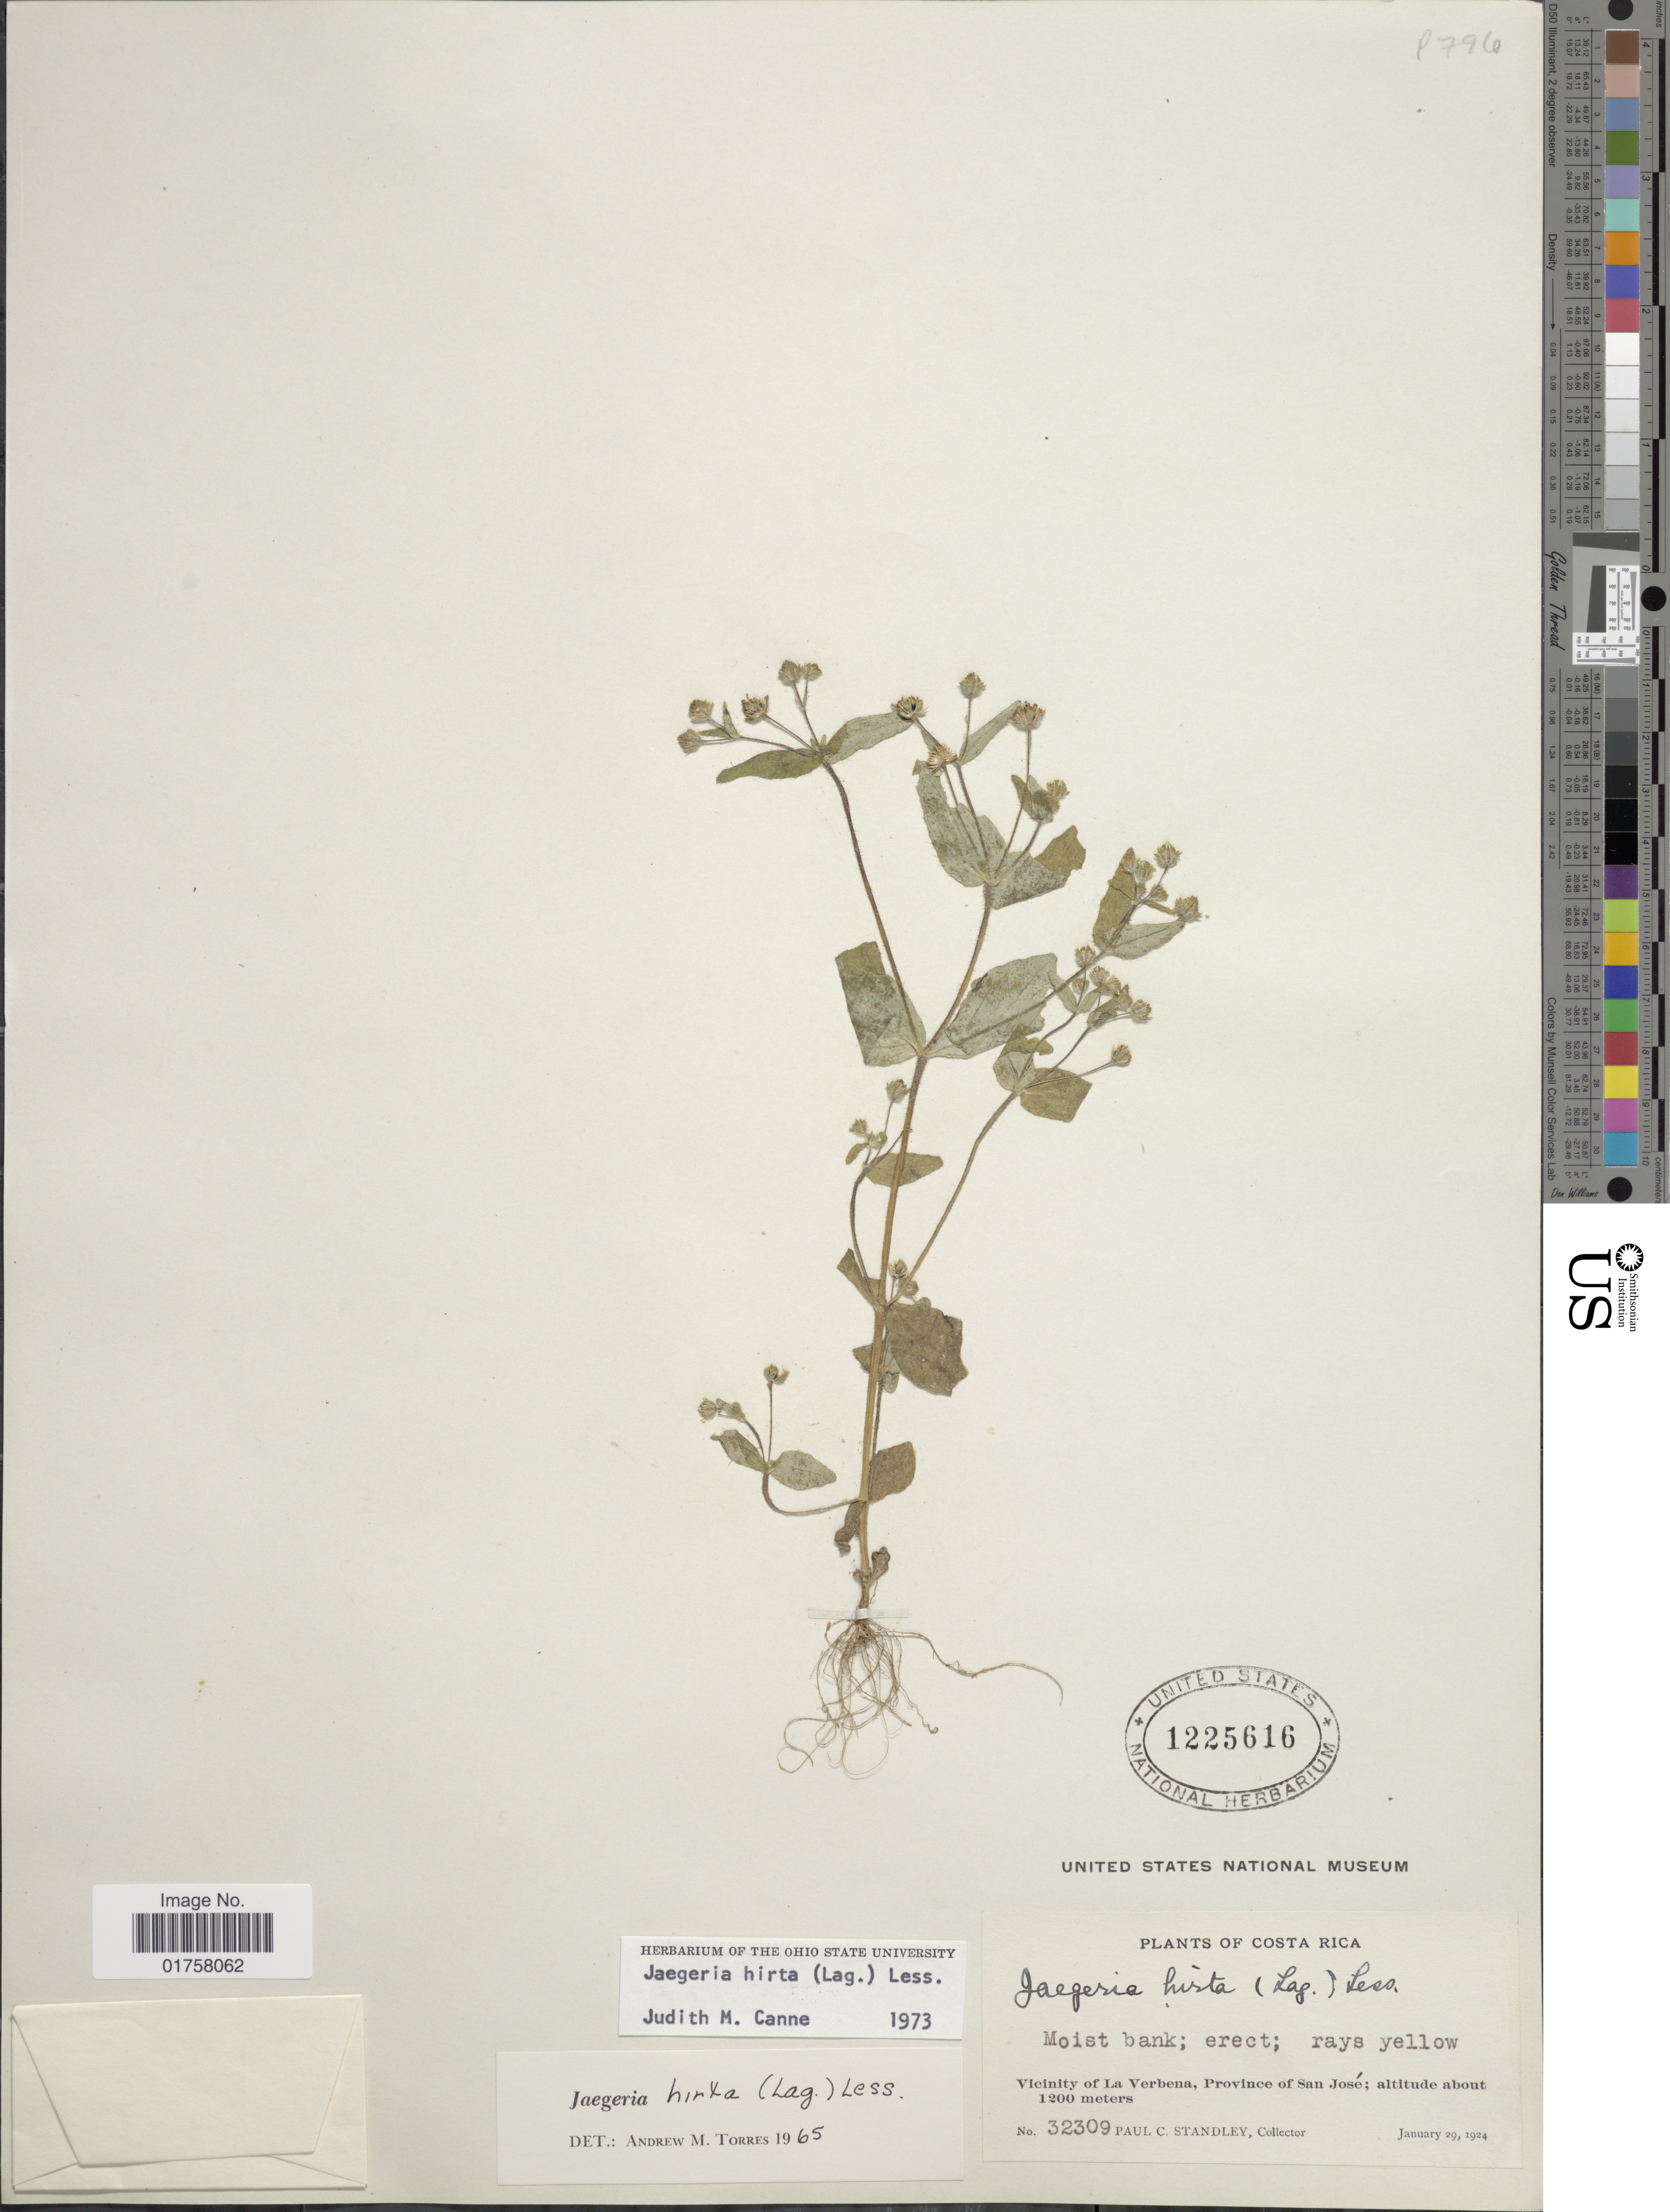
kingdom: Plantae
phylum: Tracheophyta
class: Magnoliopsida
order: Asterales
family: Asteraceae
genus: Jaegeria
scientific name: Jaegeria hirta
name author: (Lag.) Less.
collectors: P. C. Standley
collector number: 32309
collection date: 1924-01-29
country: Costa Rica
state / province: San José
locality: Vicinity of La Verbena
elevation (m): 1200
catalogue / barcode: US 1225616